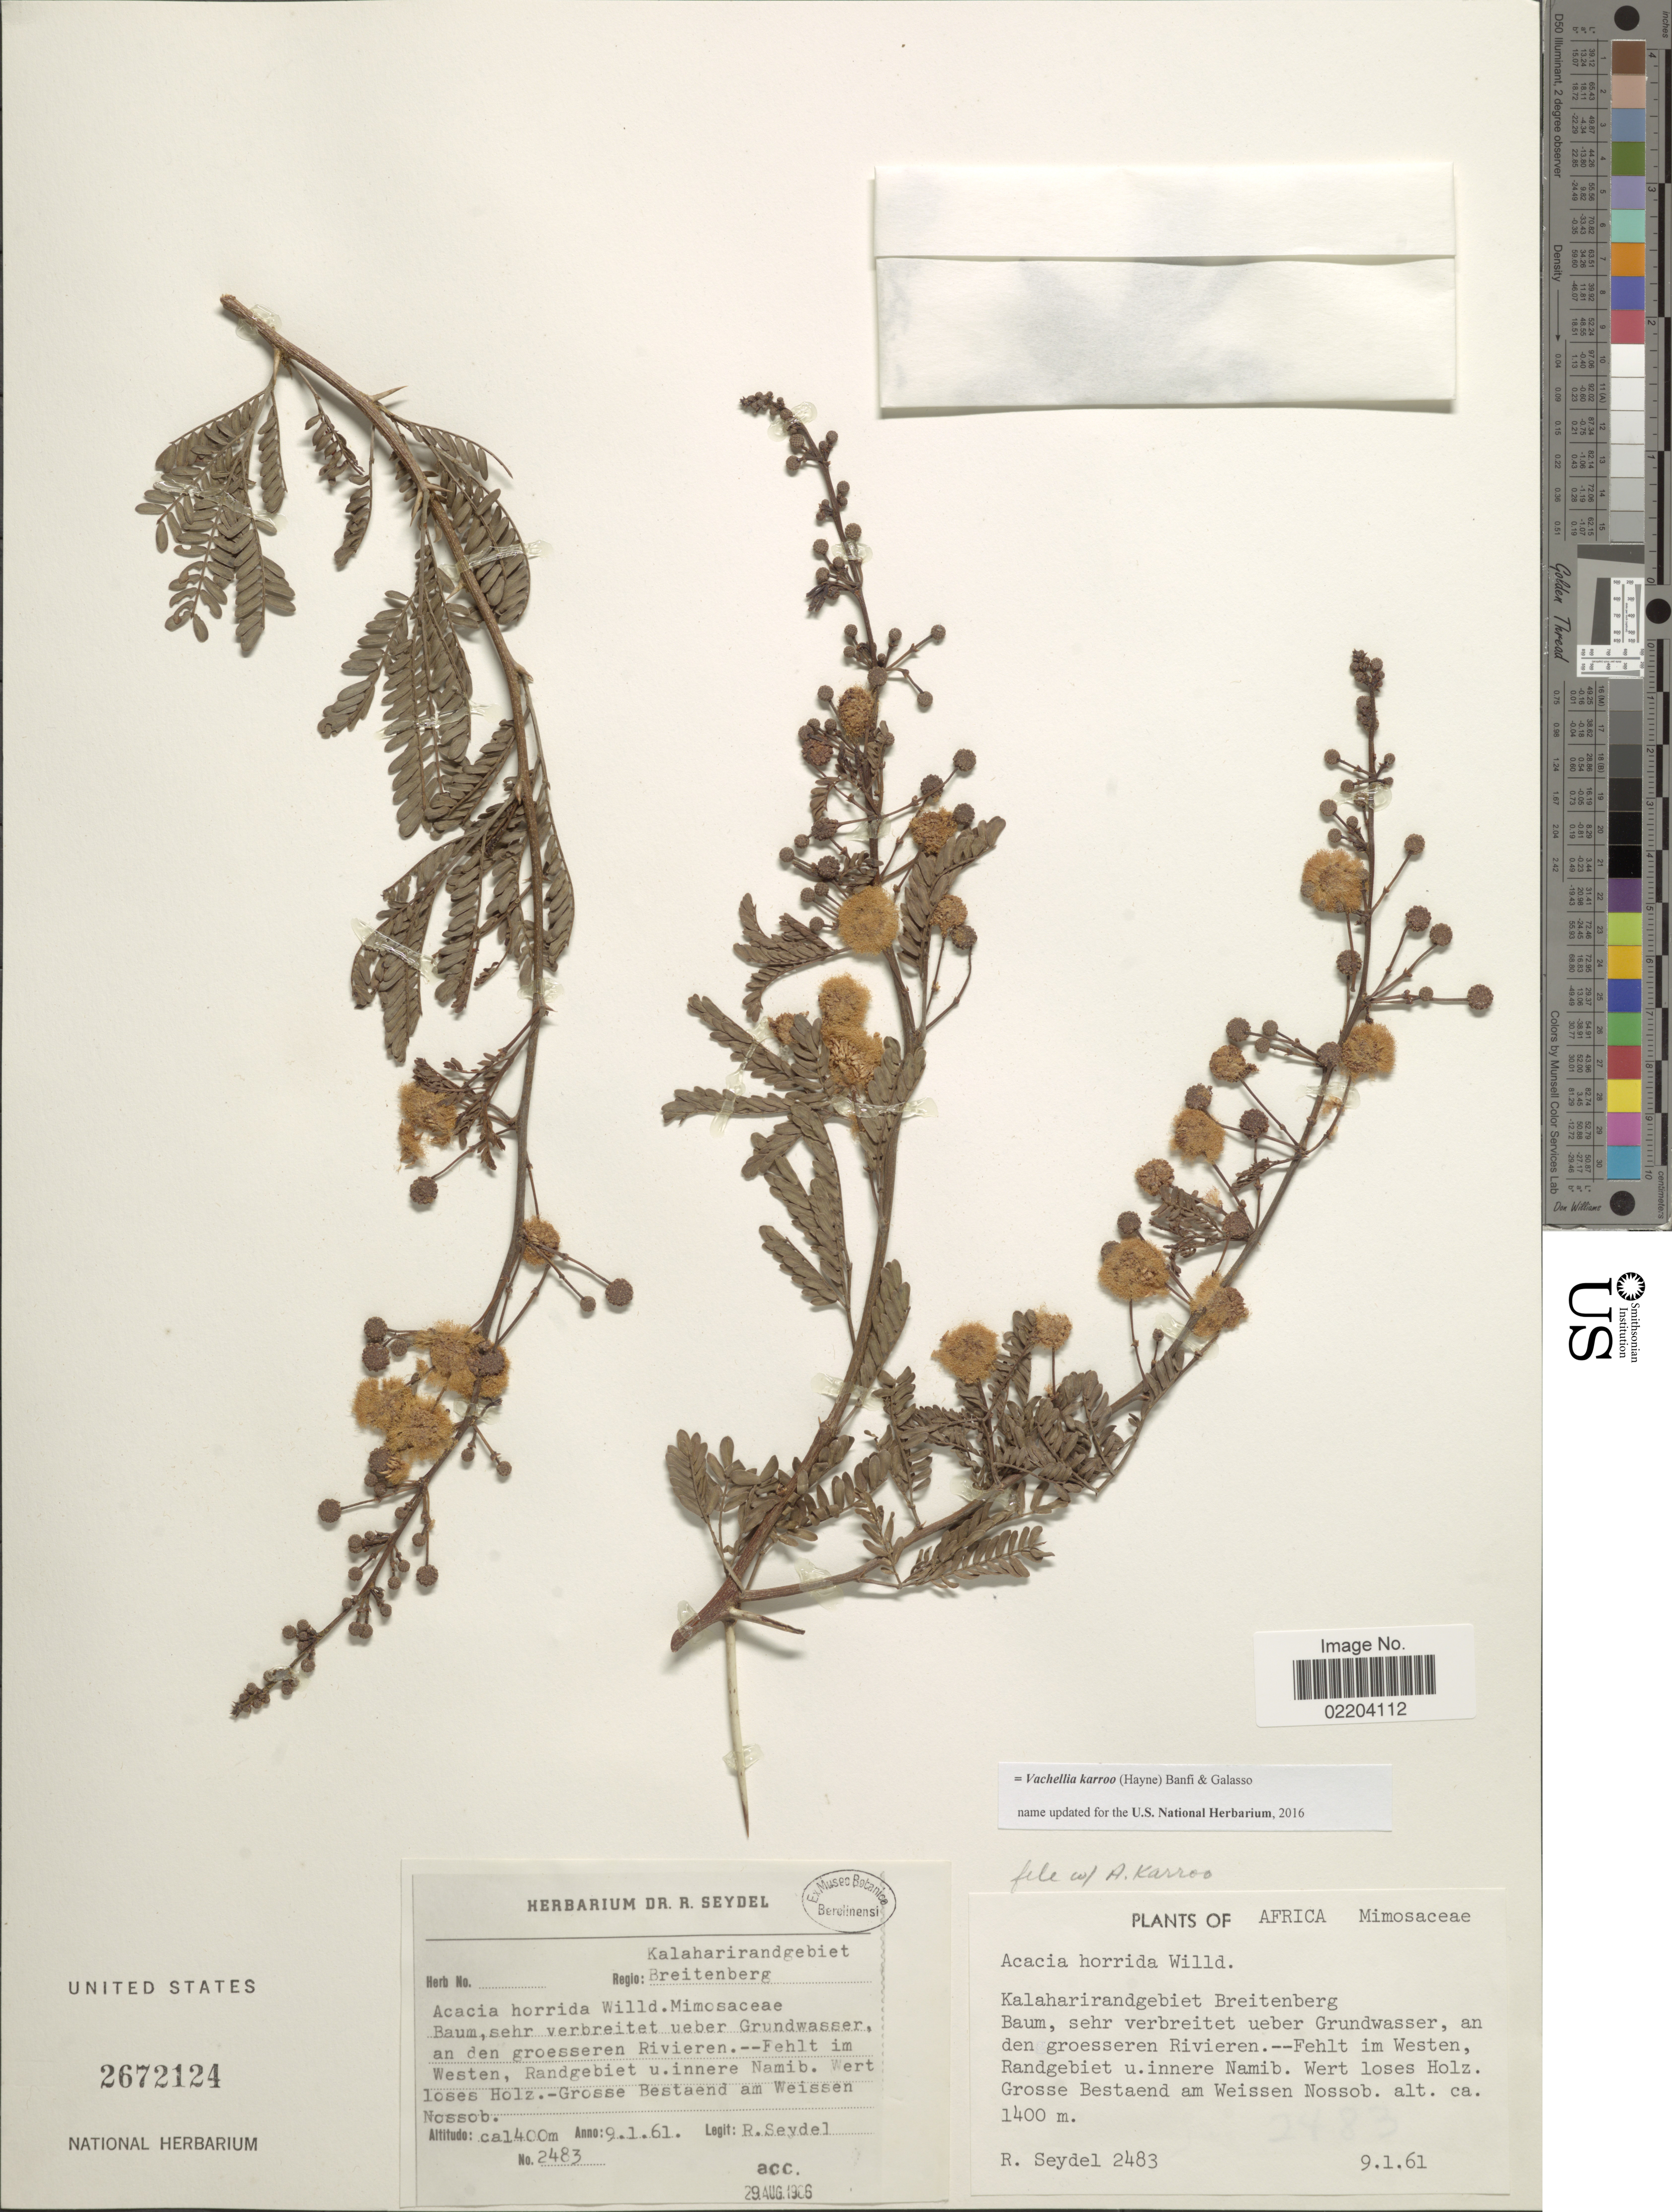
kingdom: Plantae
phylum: Tracheophyta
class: Magnoliopsida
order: Fabales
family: Fabaceae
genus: Vachellia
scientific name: Vachellia karroo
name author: (Hayne) Banfi & Galasso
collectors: R. Seydel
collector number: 2483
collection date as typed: Transcribed d/m/y: 9/1/61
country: Namibia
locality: Kalaharirandgebiet Breitenberg. Baum, sehr verbreitet ueber Grundwasser, an den groesseren Rivieren -- Fehlt im Westen, Randgebiet u. innere Namib. Wer loses Holz. Grosse Bestaend am Weissen Nossob.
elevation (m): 1400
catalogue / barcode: US 2672124